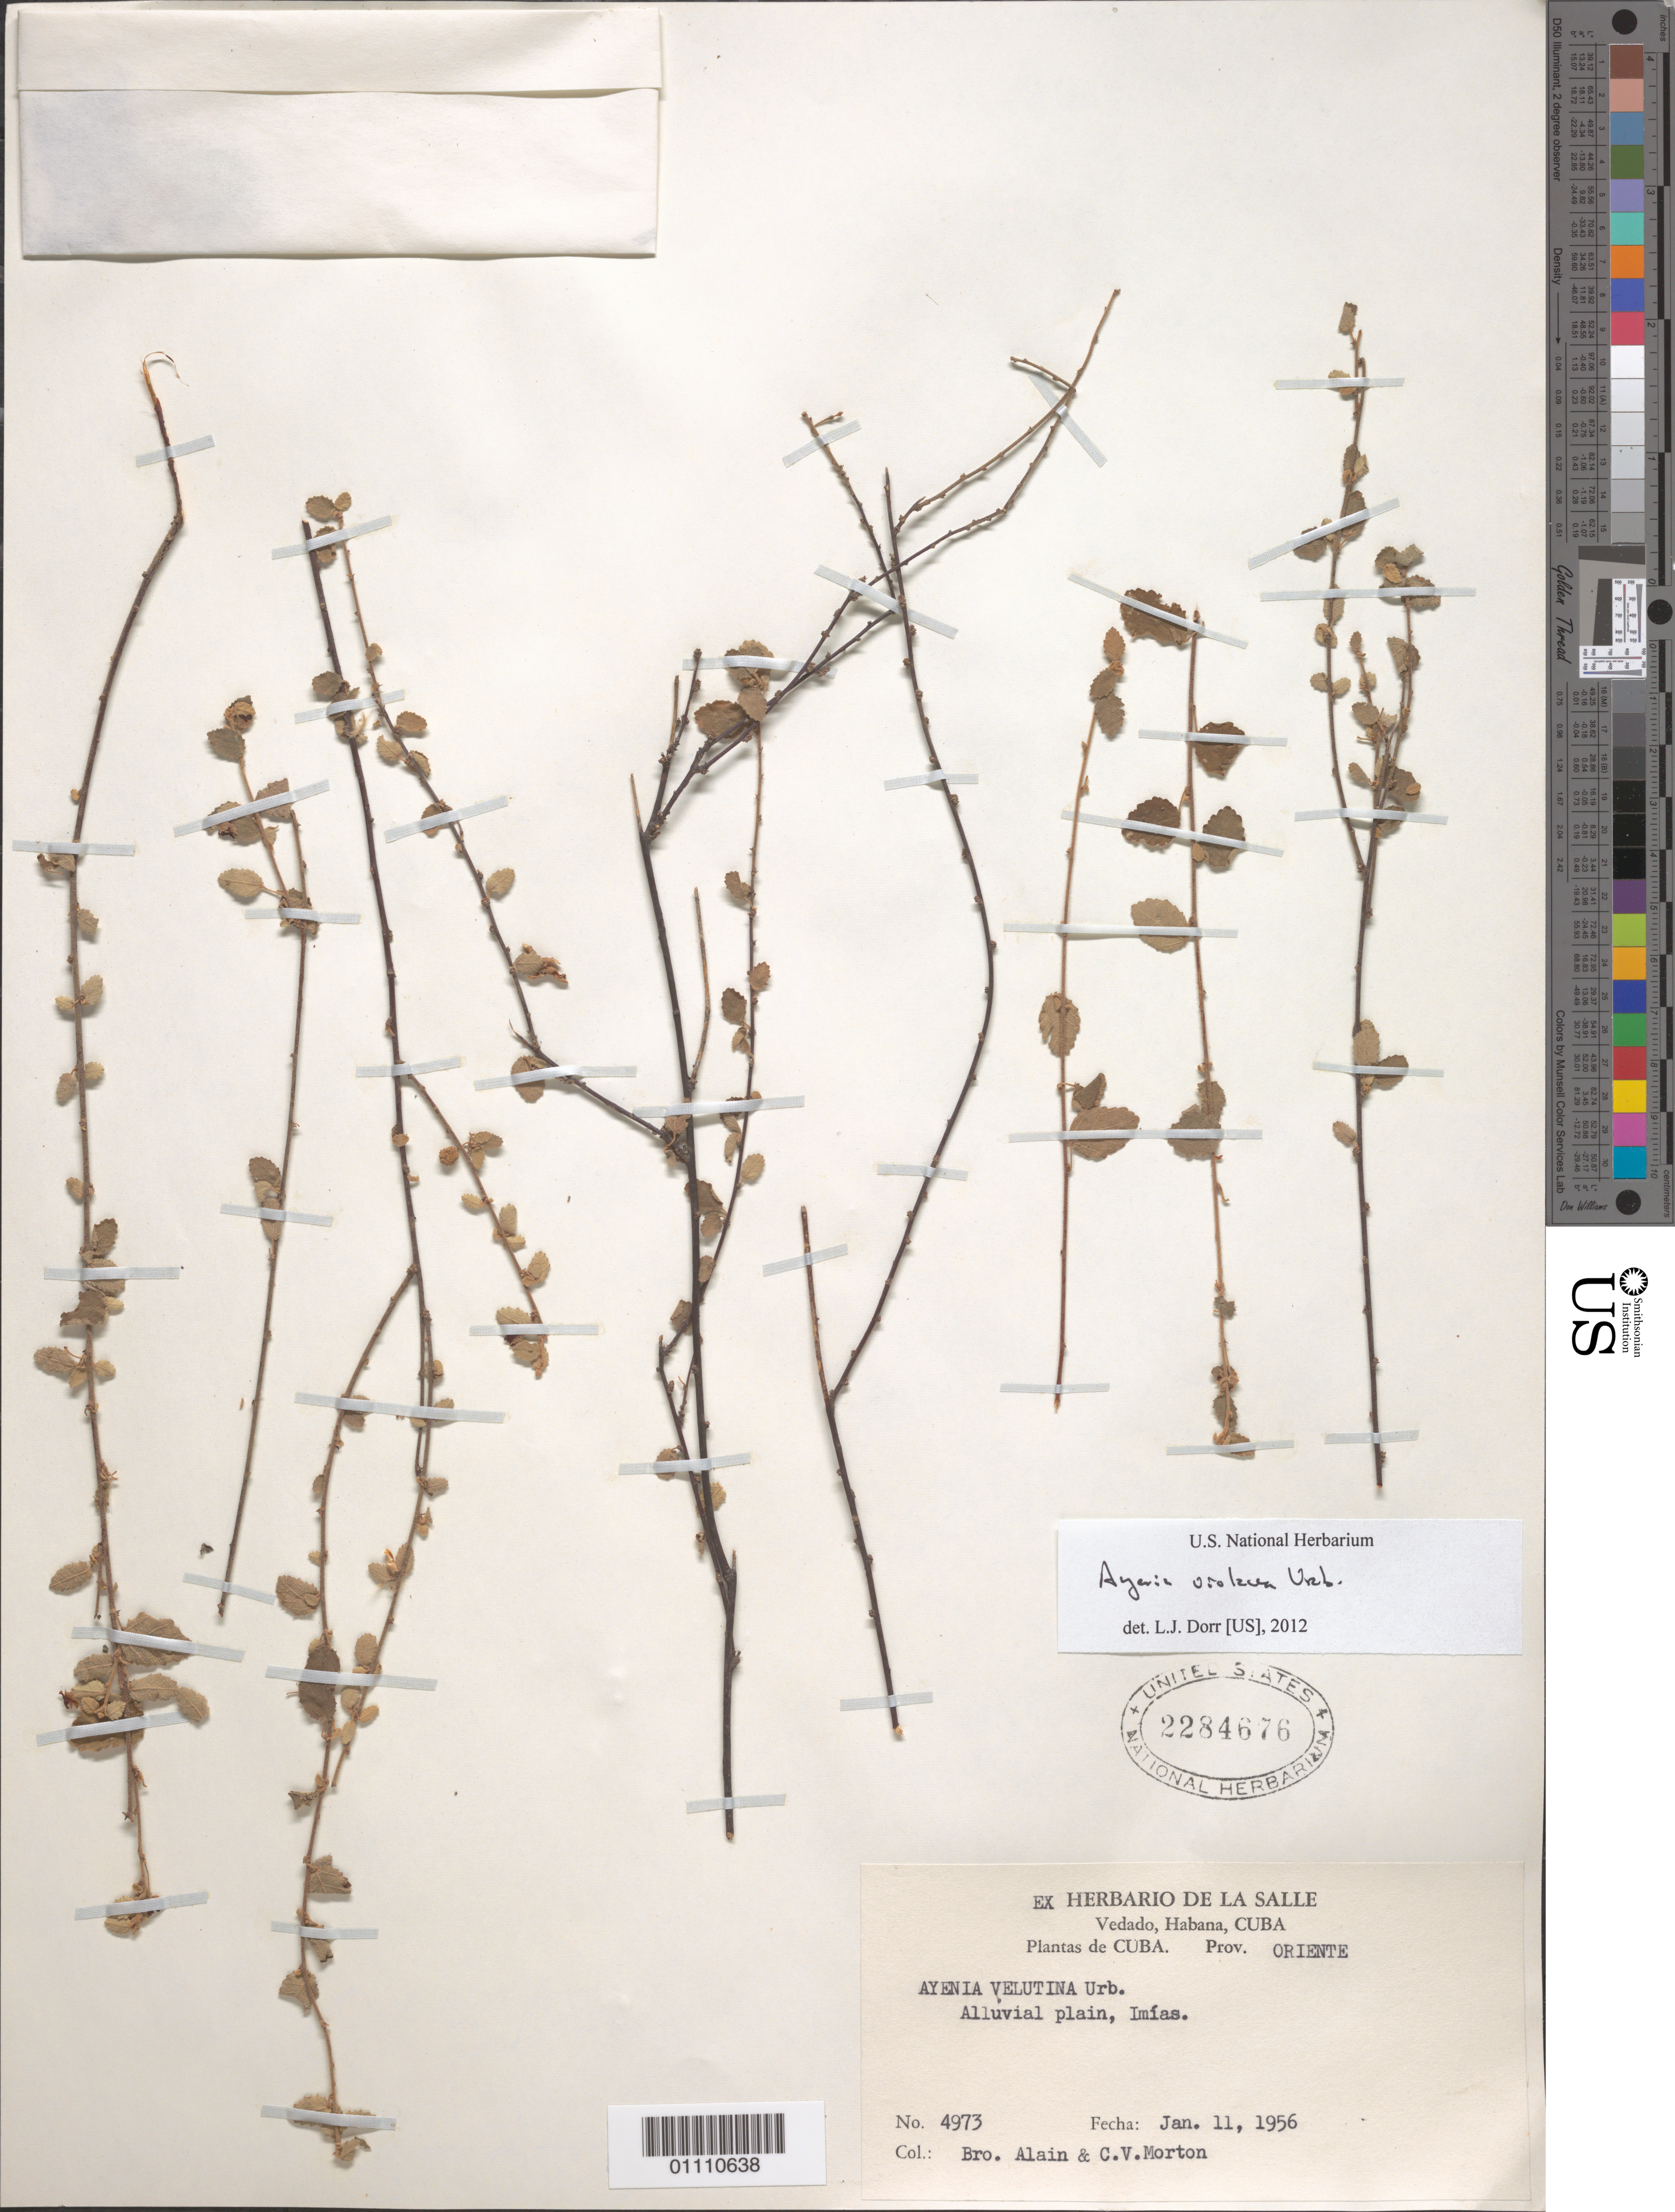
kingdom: Plantae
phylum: Tracheophyta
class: Magnoliopsida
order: Malvales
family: Malvaceae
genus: Ayenia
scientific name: Ayenia violacea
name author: Urb.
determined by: Dorr, L. J., (BOT), Smithsonian Institution - National Museum of Natural History (UNITED STATES)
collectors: A. H. Liogier & C. V. Morton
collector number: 4973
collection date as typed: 11 Jan 1956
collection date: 1956-01-11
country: Cuba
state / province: Guantánamo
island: Cuba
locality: Alluvial plain, Imías, Prov Oriente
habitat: Alluvial plain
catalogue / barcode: US 2284676